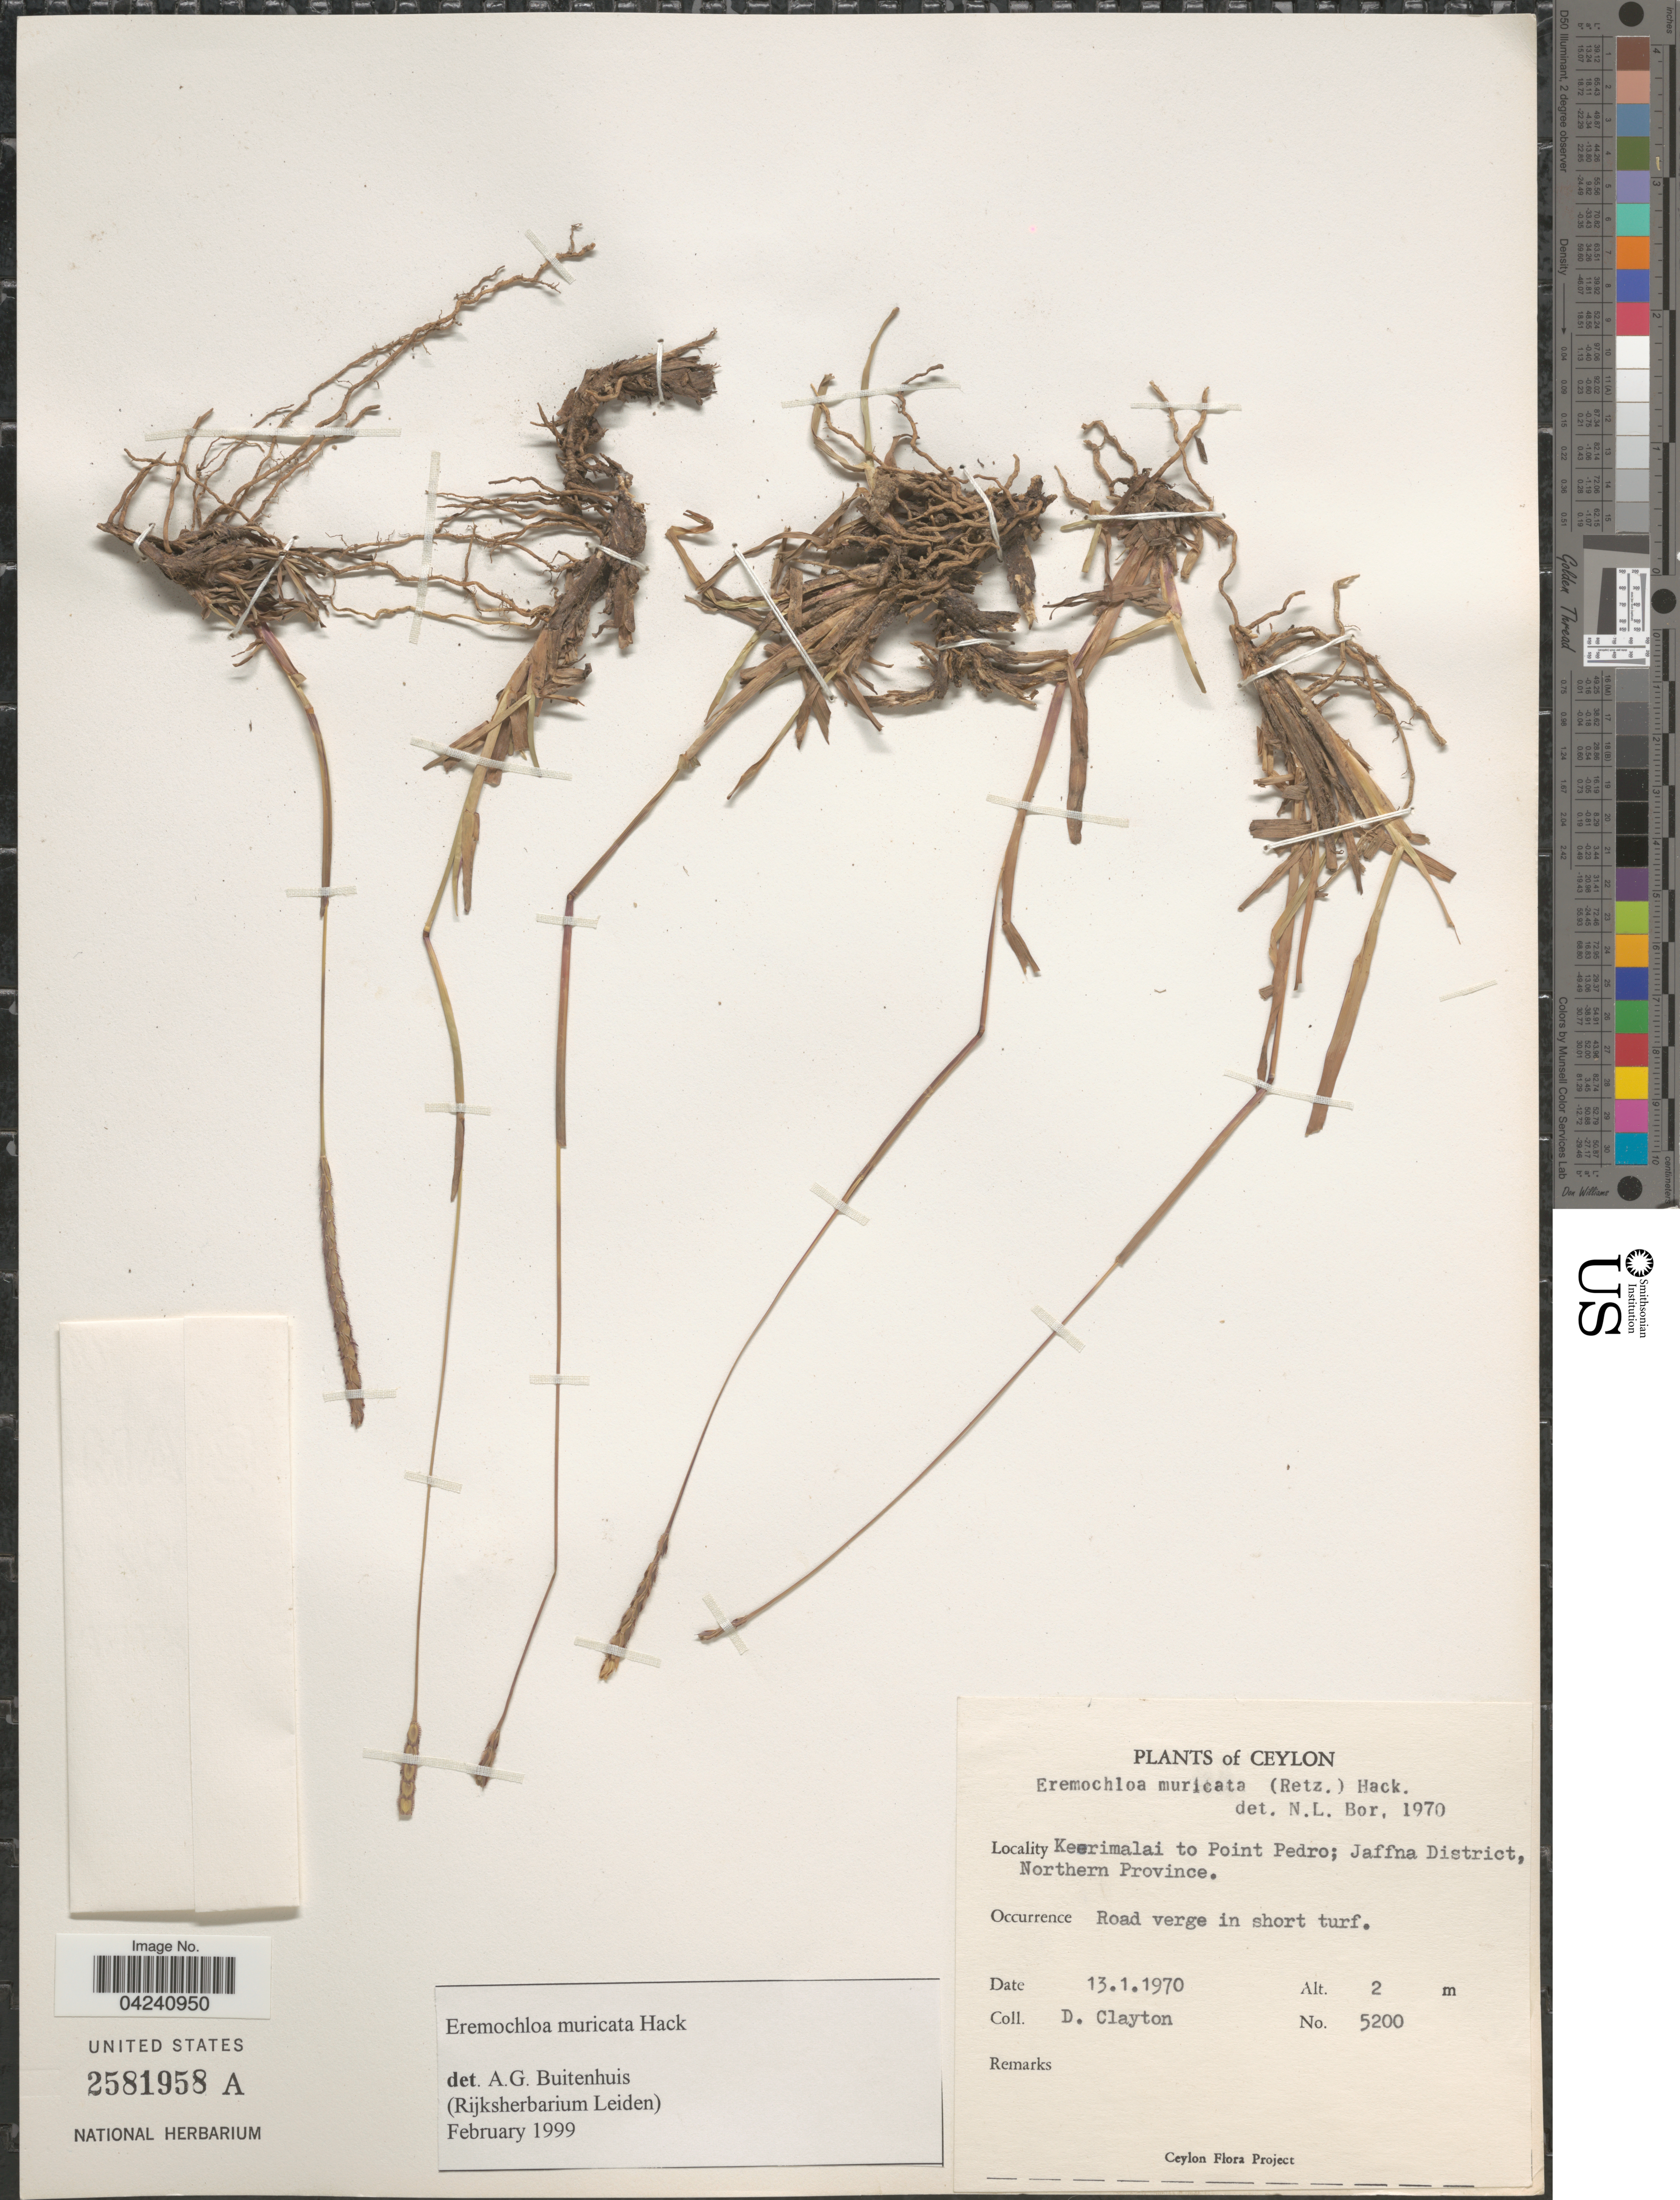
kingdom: Plantae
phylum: Tracheophyta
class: Liliopsida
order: Poales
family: Poaceae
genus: Eremochloa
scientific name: Eremochloa muricata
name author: (Retz.) Hack.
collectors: D. Clayton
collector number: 5200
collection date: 1970-01-13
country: Sri Lanka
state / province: Northern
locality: Ceylon. Keerimalai to Point Pedro; Jaffna District, Northern Province.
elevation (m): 2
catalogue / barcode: US 2581958A